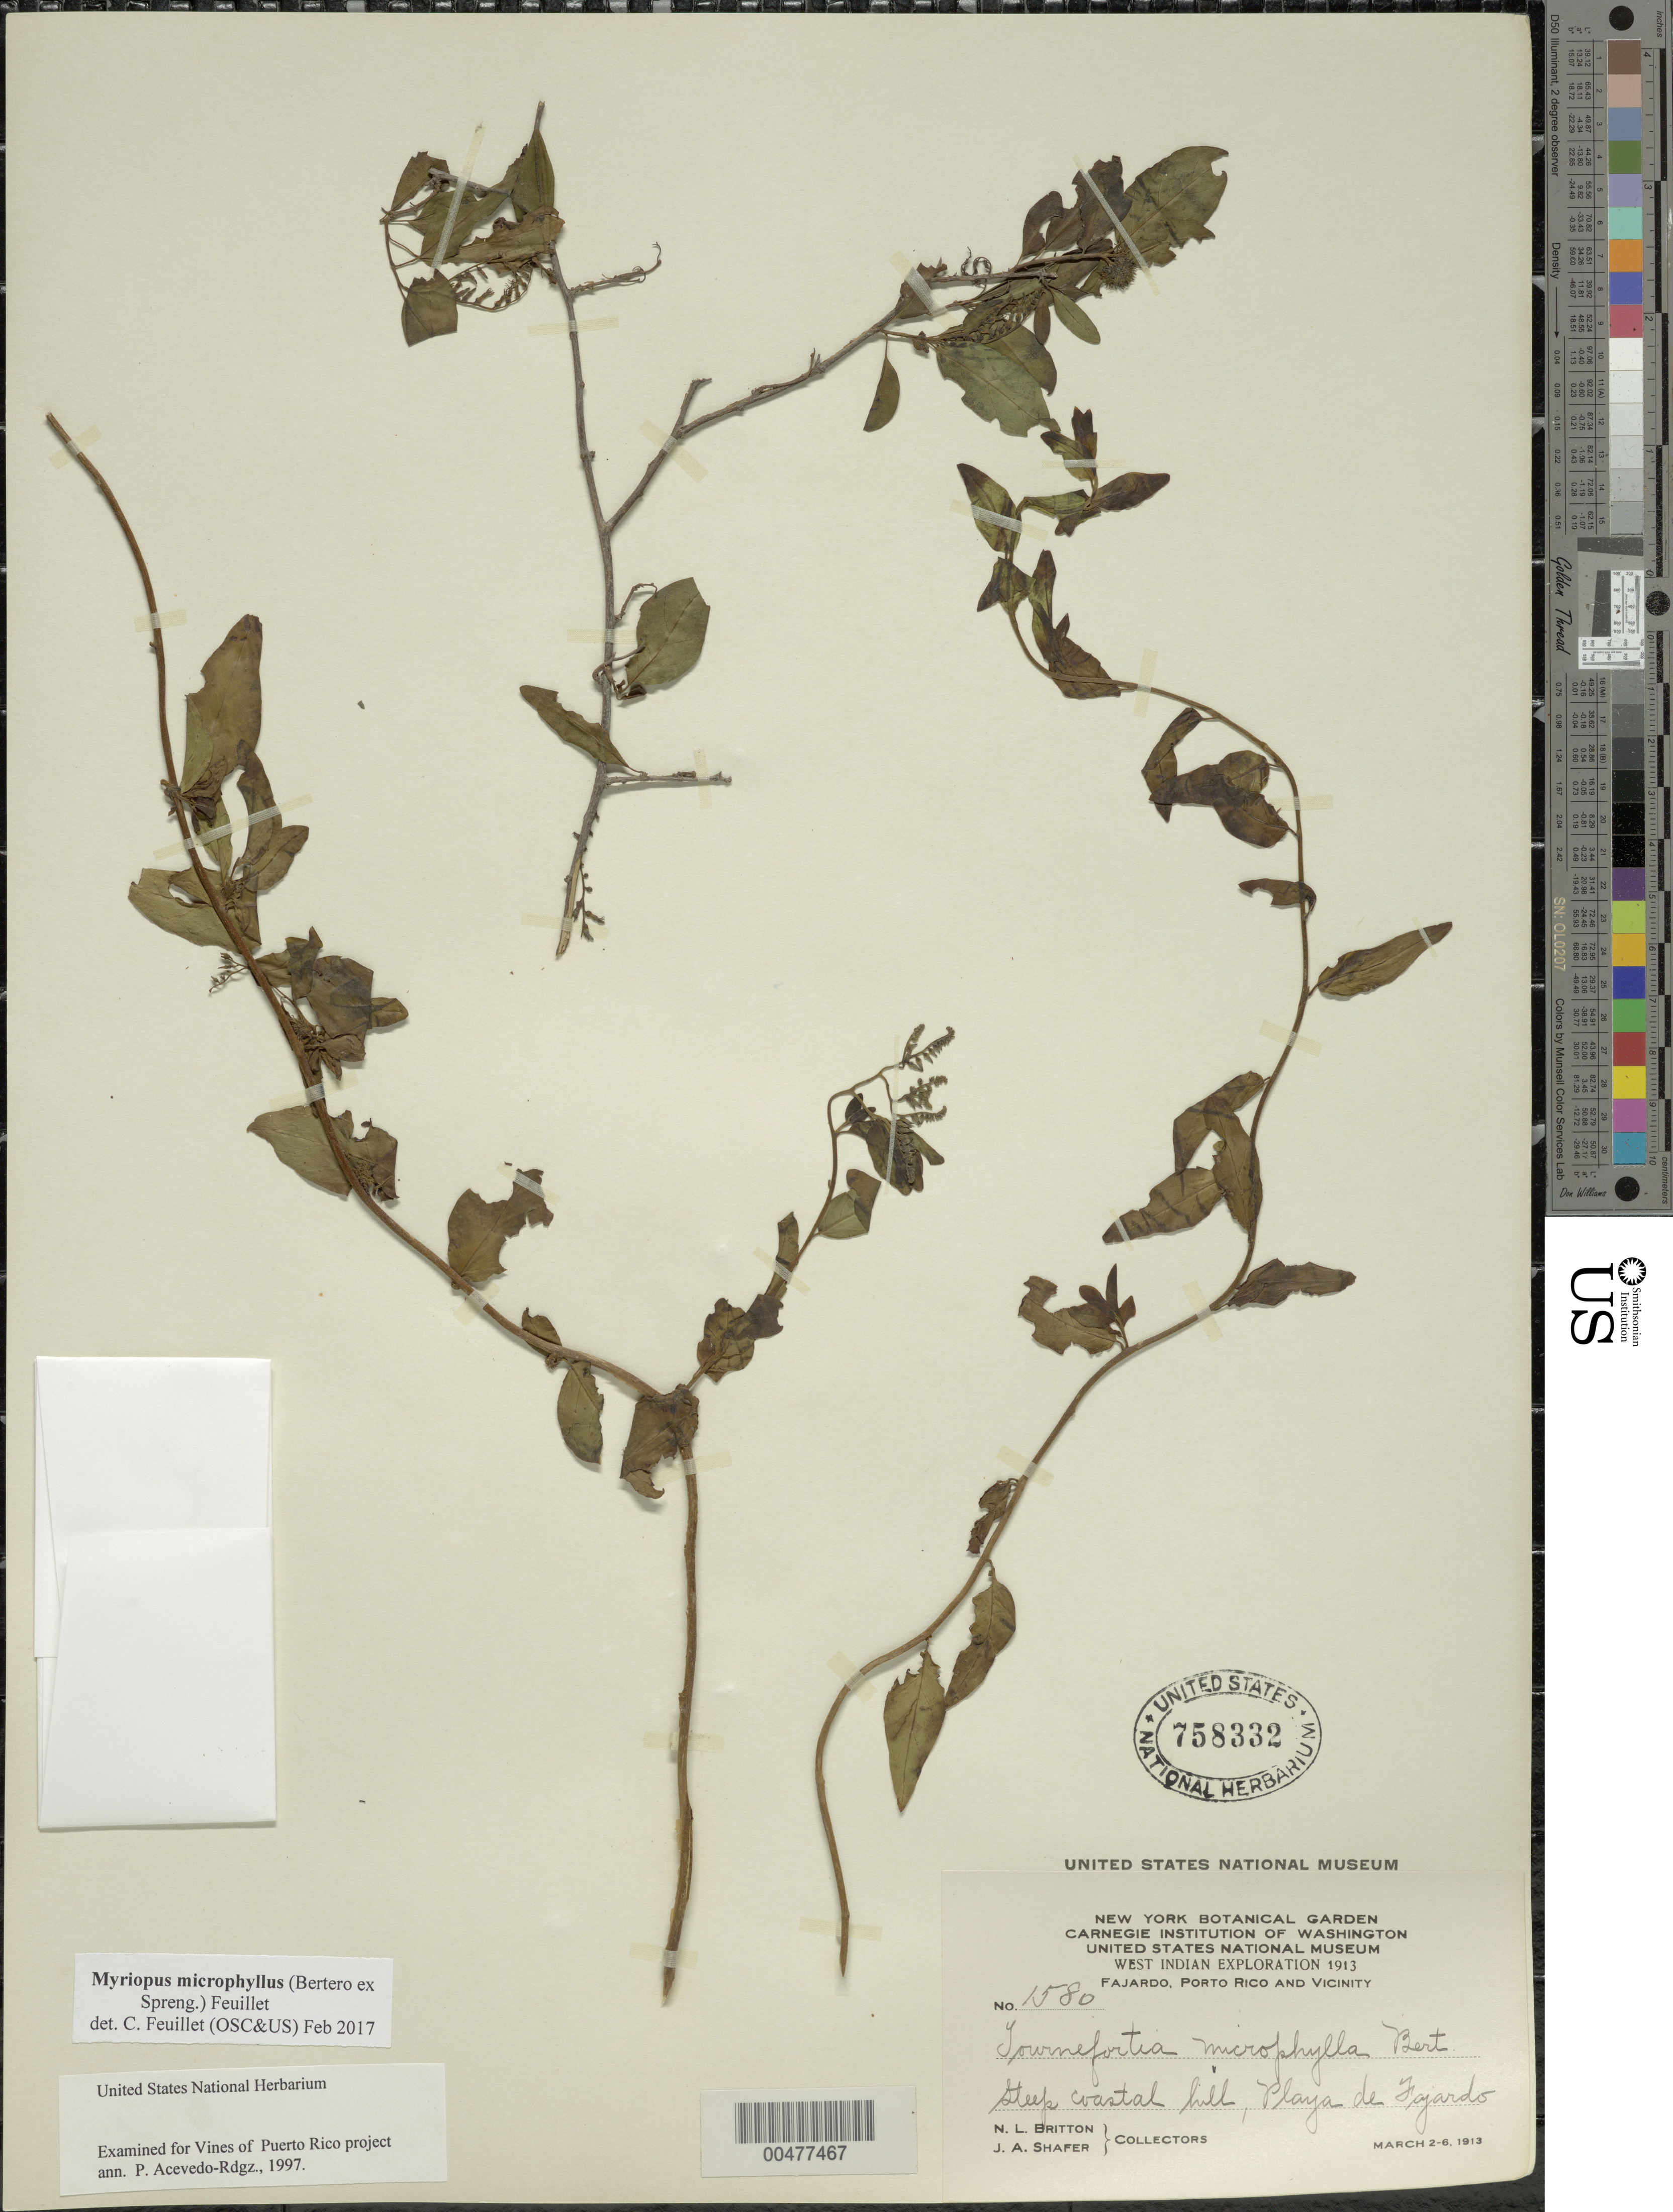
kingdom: Plantae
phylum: Tracheophyta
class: Magnoliopsida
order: Boraginales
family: Heliotropiaceae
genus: Myriopus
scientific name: Myriopus microphyllus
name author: (Bertero ex Spreng.) Feuillet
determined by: Feuillet, C.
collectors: N. Britton & J. A. Shafer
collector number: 1580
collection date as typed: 02 Mar 1913 to 06 Mar 1913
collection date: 1913-03-02/1913-03-06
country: Puerto Rico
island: Greater Antilles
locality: Playa de Fajardo. Steep coastal hill.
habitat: Steep coastal hill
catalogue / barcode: US 758332